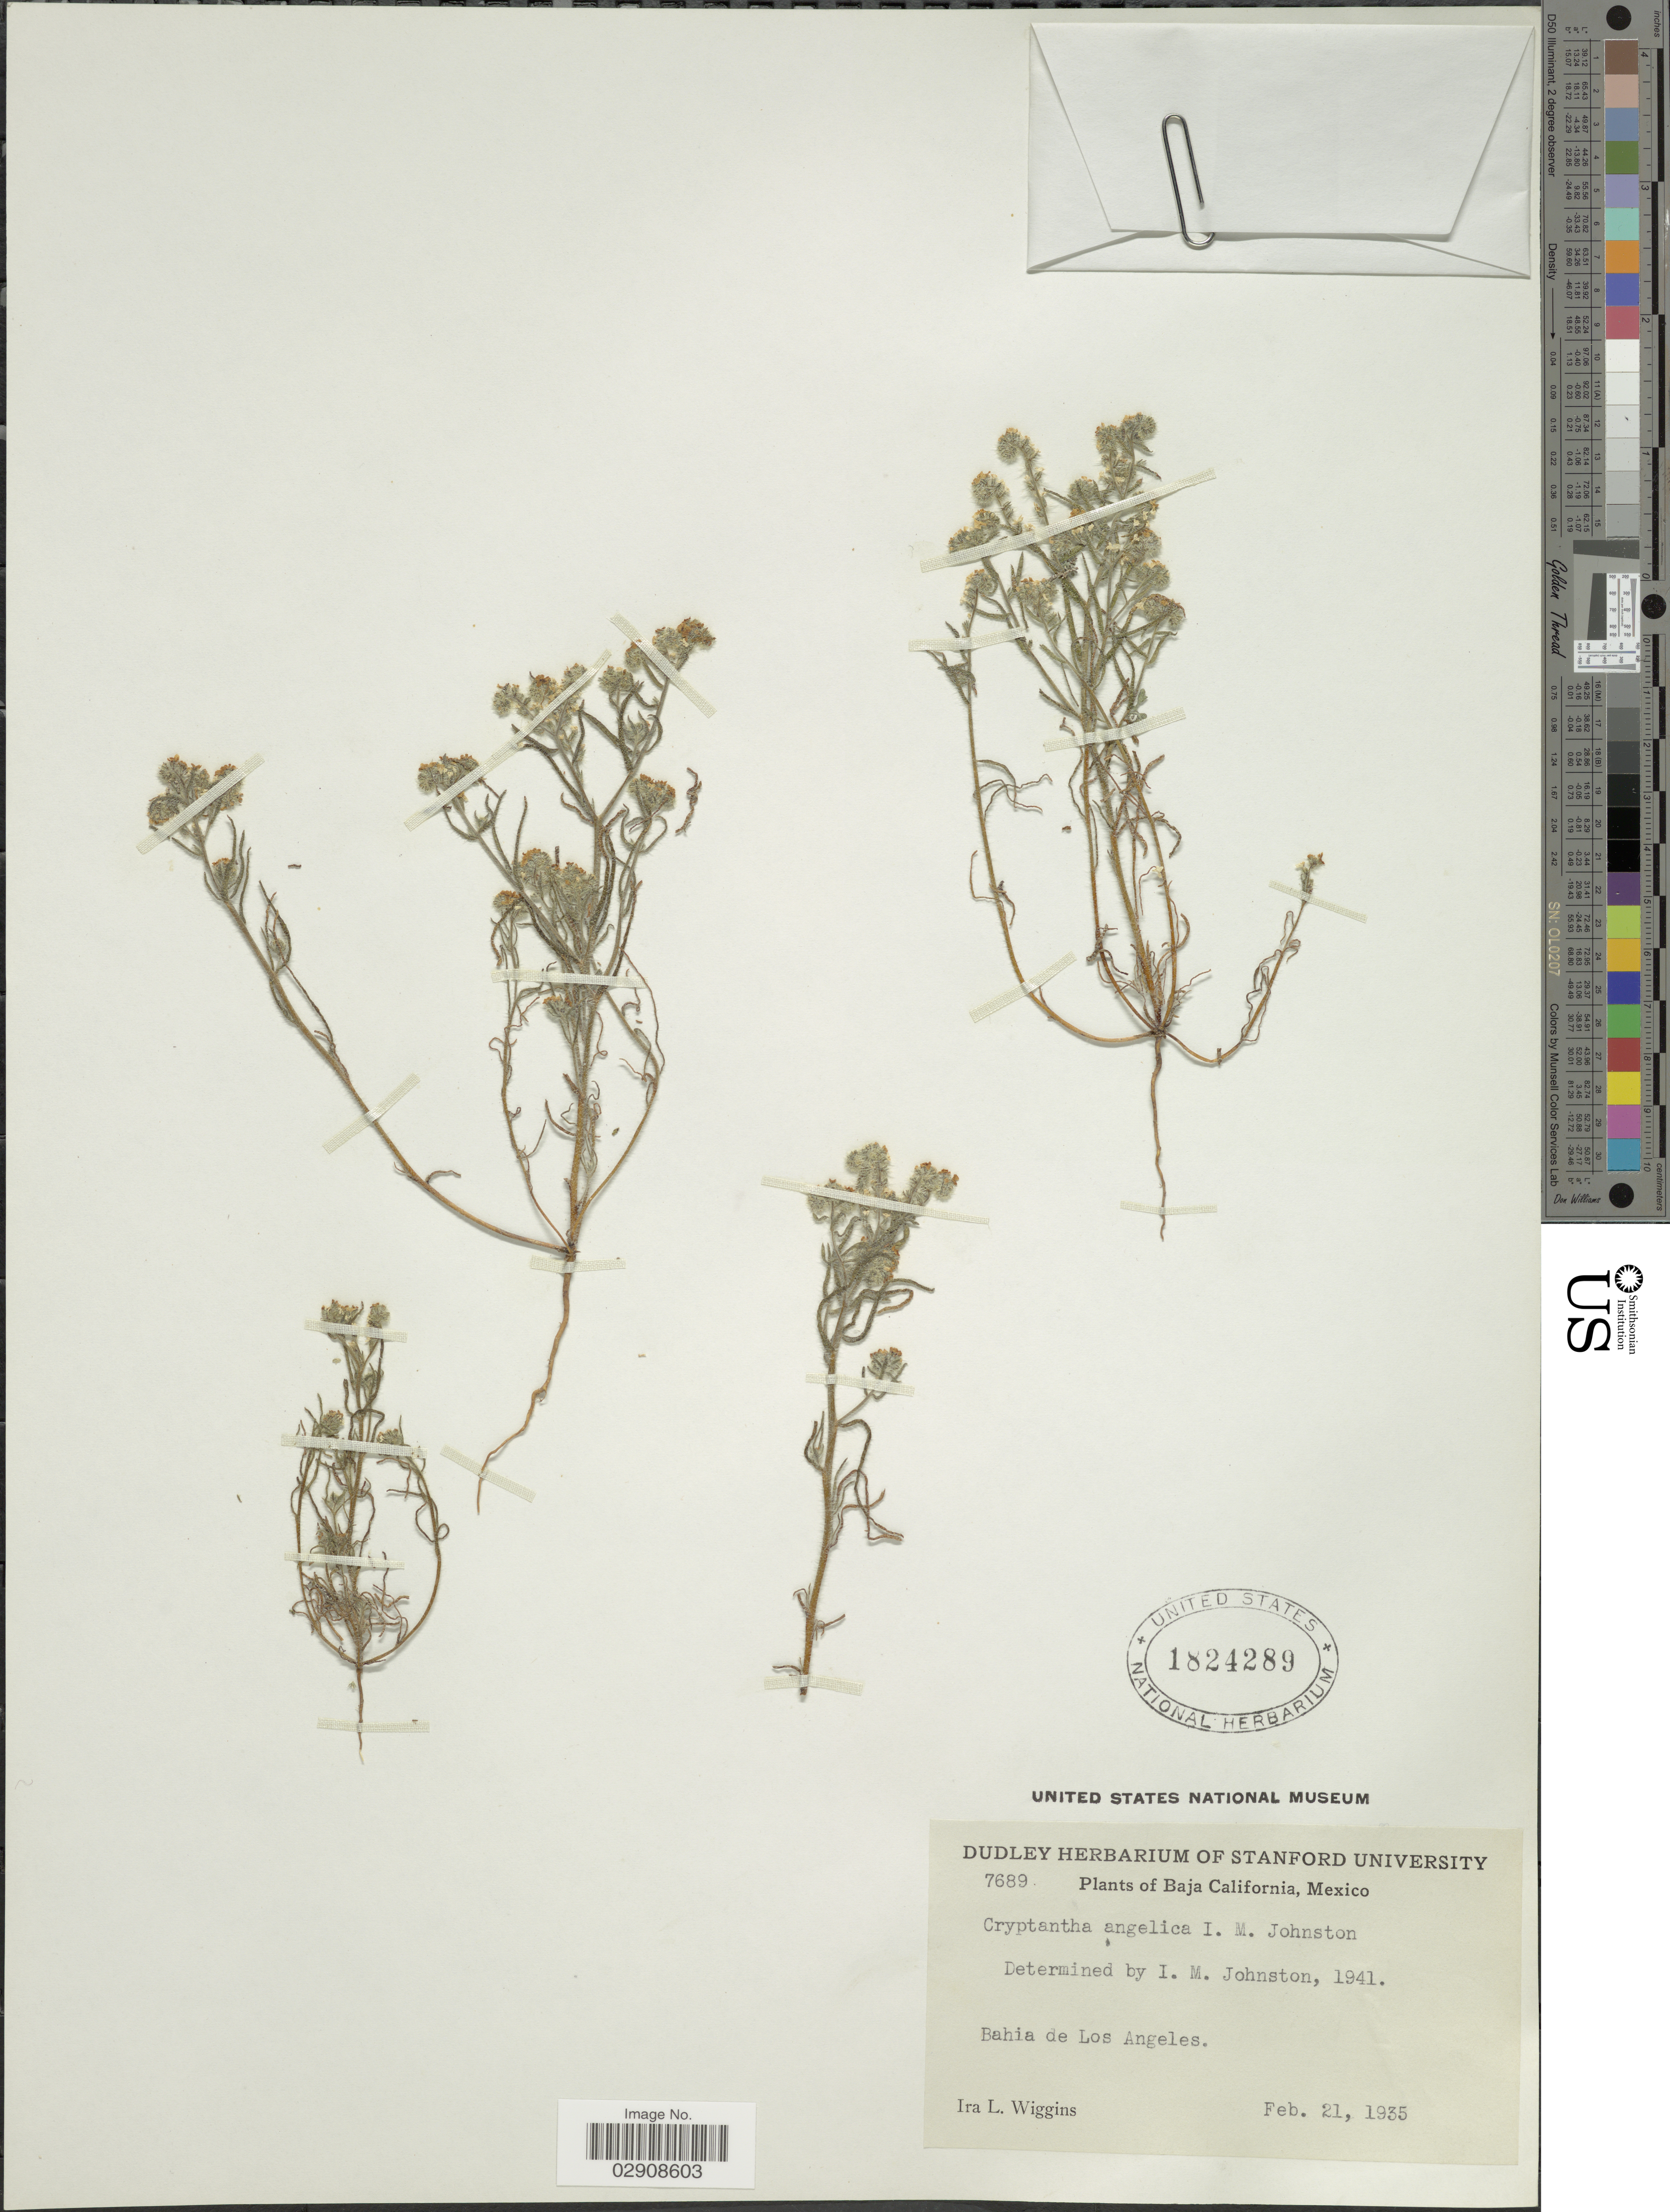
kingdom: Plantae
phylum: Tracheophyta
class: Magnoliopsida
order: Boraginales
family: Boraginaceae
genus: Cryptantha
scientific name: Cryptantha angelica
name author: I.M. Johnst.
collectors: I. L. Wiggins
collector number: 7689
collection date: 1935-02-21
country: Mexico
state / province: Baja California Norte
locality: Bahia de Los Angeles.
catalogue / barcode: US 1824289